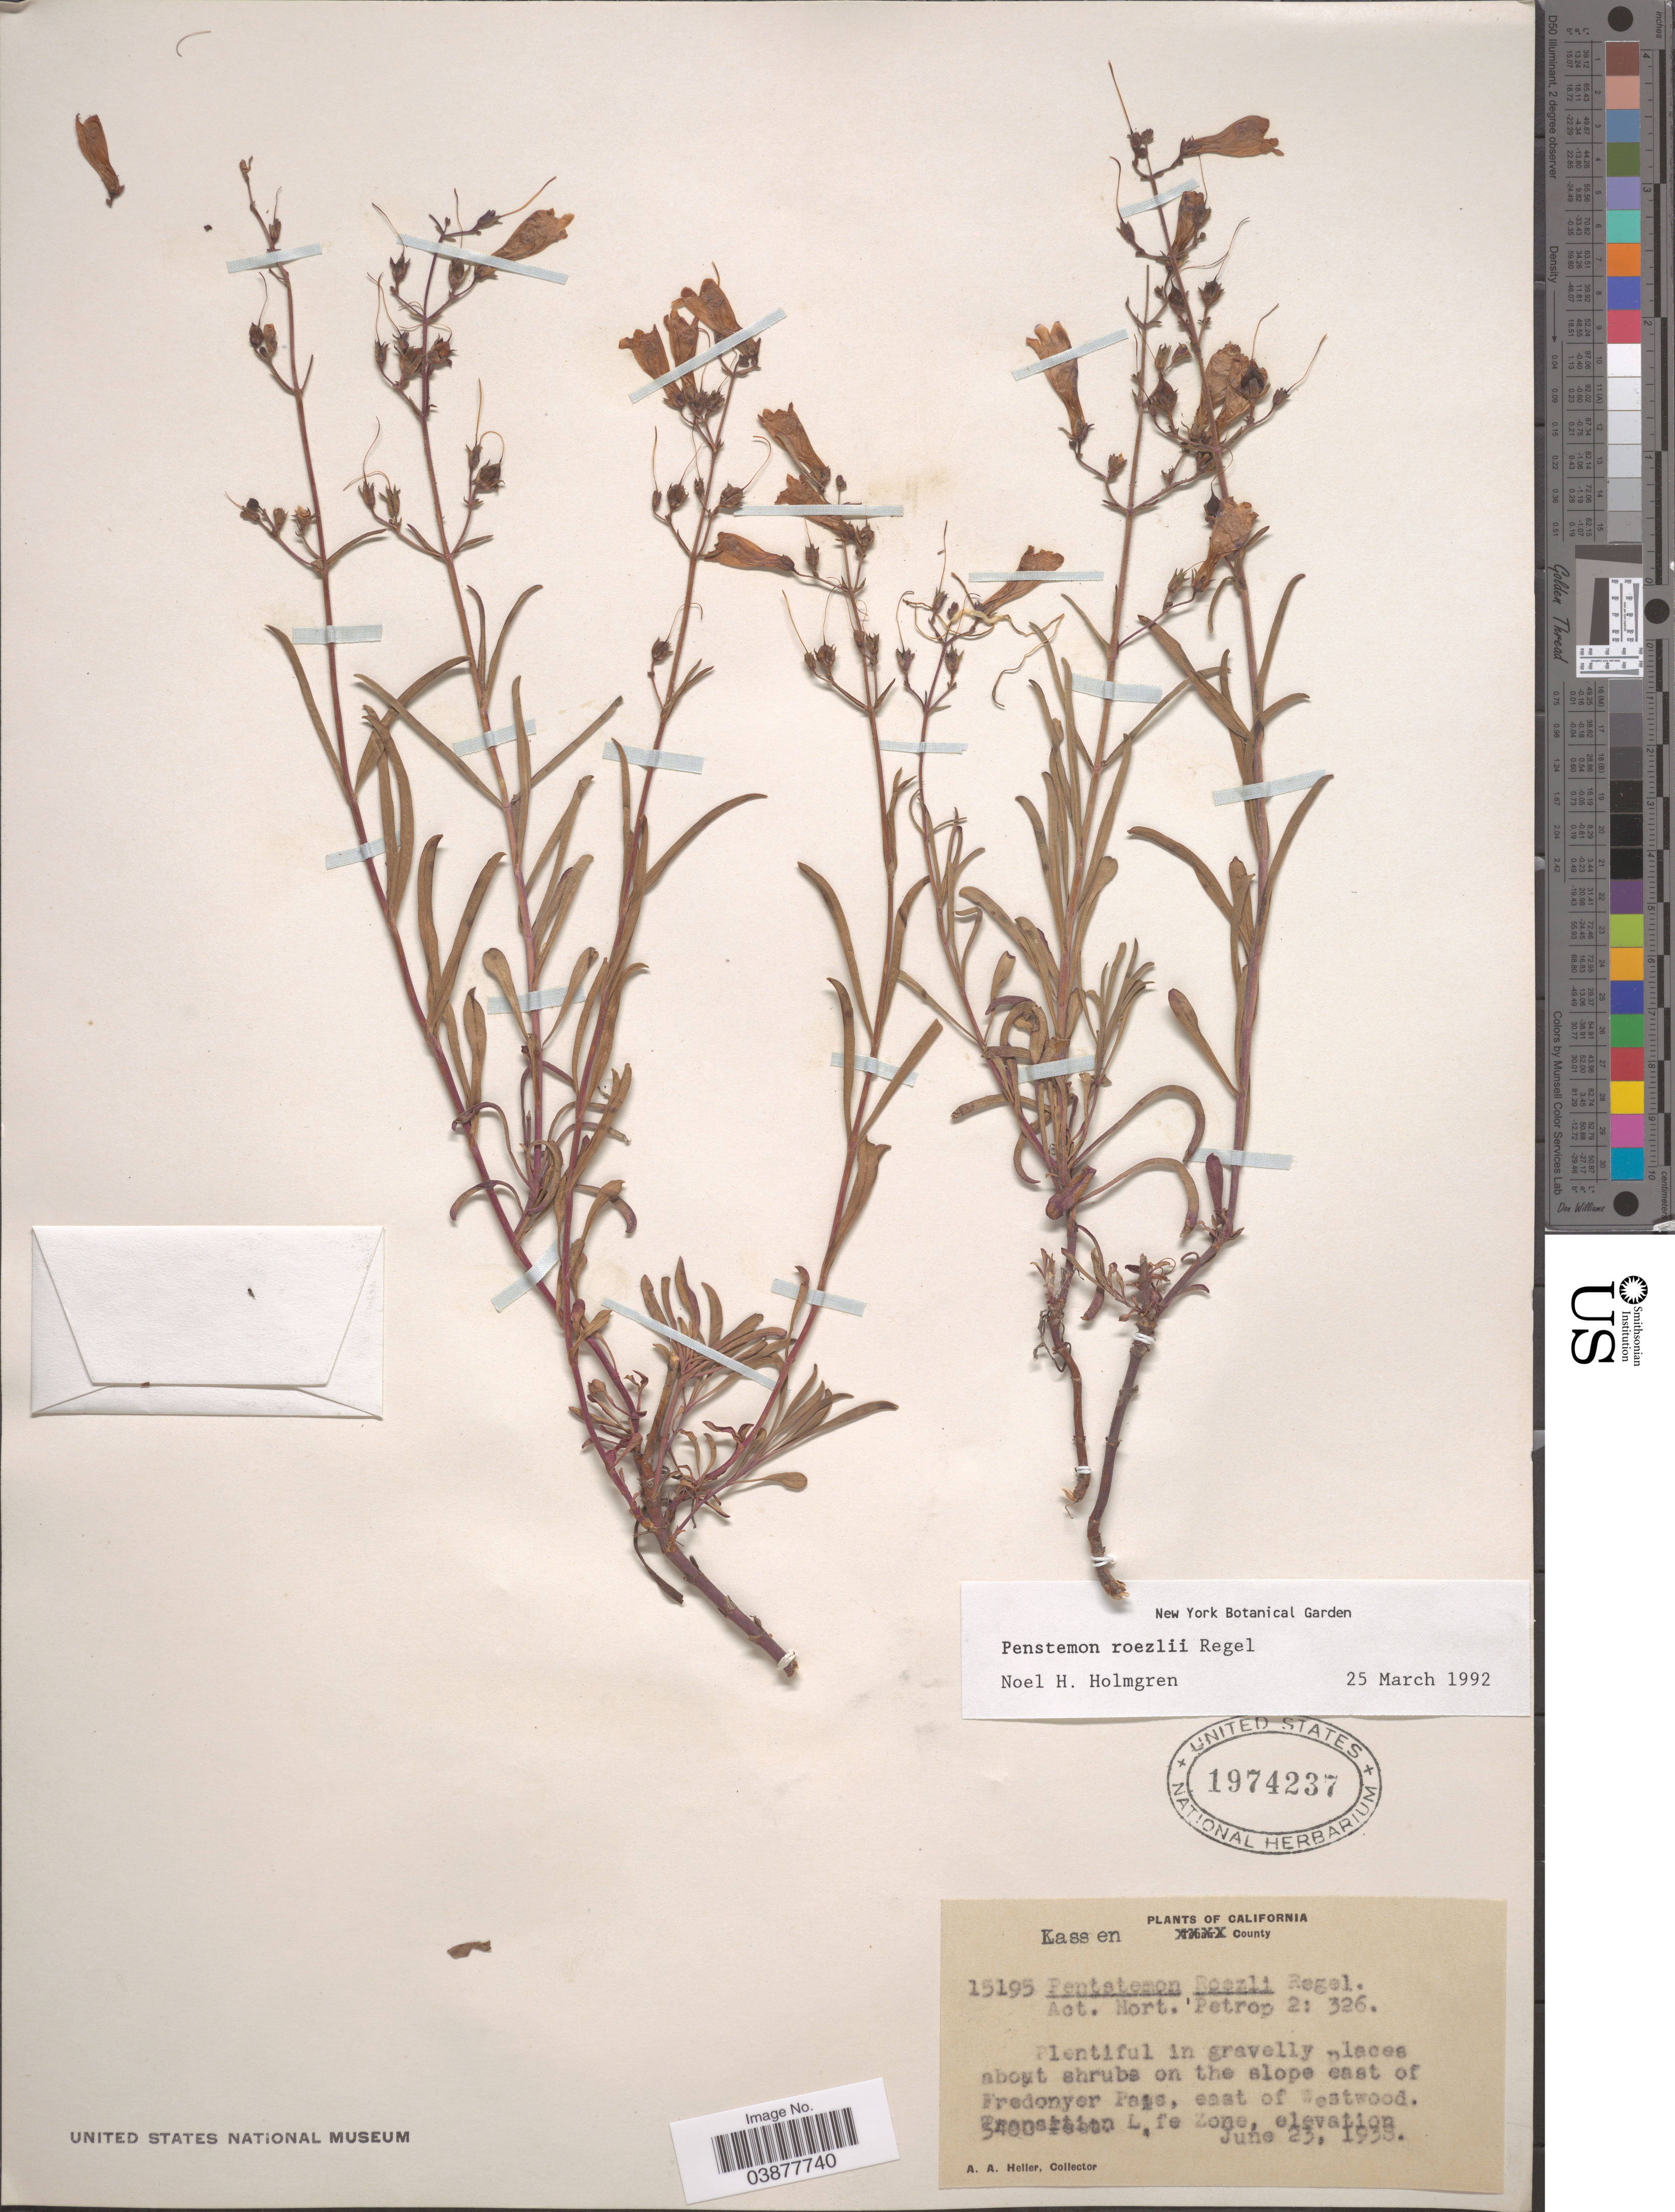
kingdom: Plantae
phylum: Tracheophyta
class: Magnoliopsida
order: Lamiales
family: Plantaginaceae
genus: Penstemon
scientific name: Penstemon roezlii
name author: Regel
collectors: A. A. Heller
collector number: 15195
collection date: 1938-06-23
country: United States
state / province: California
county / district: Lassen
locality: Lassen County. On the slope east of Fredonyer Pass, east of Westwood. Transition Life Zone.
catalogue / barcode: US 1974237